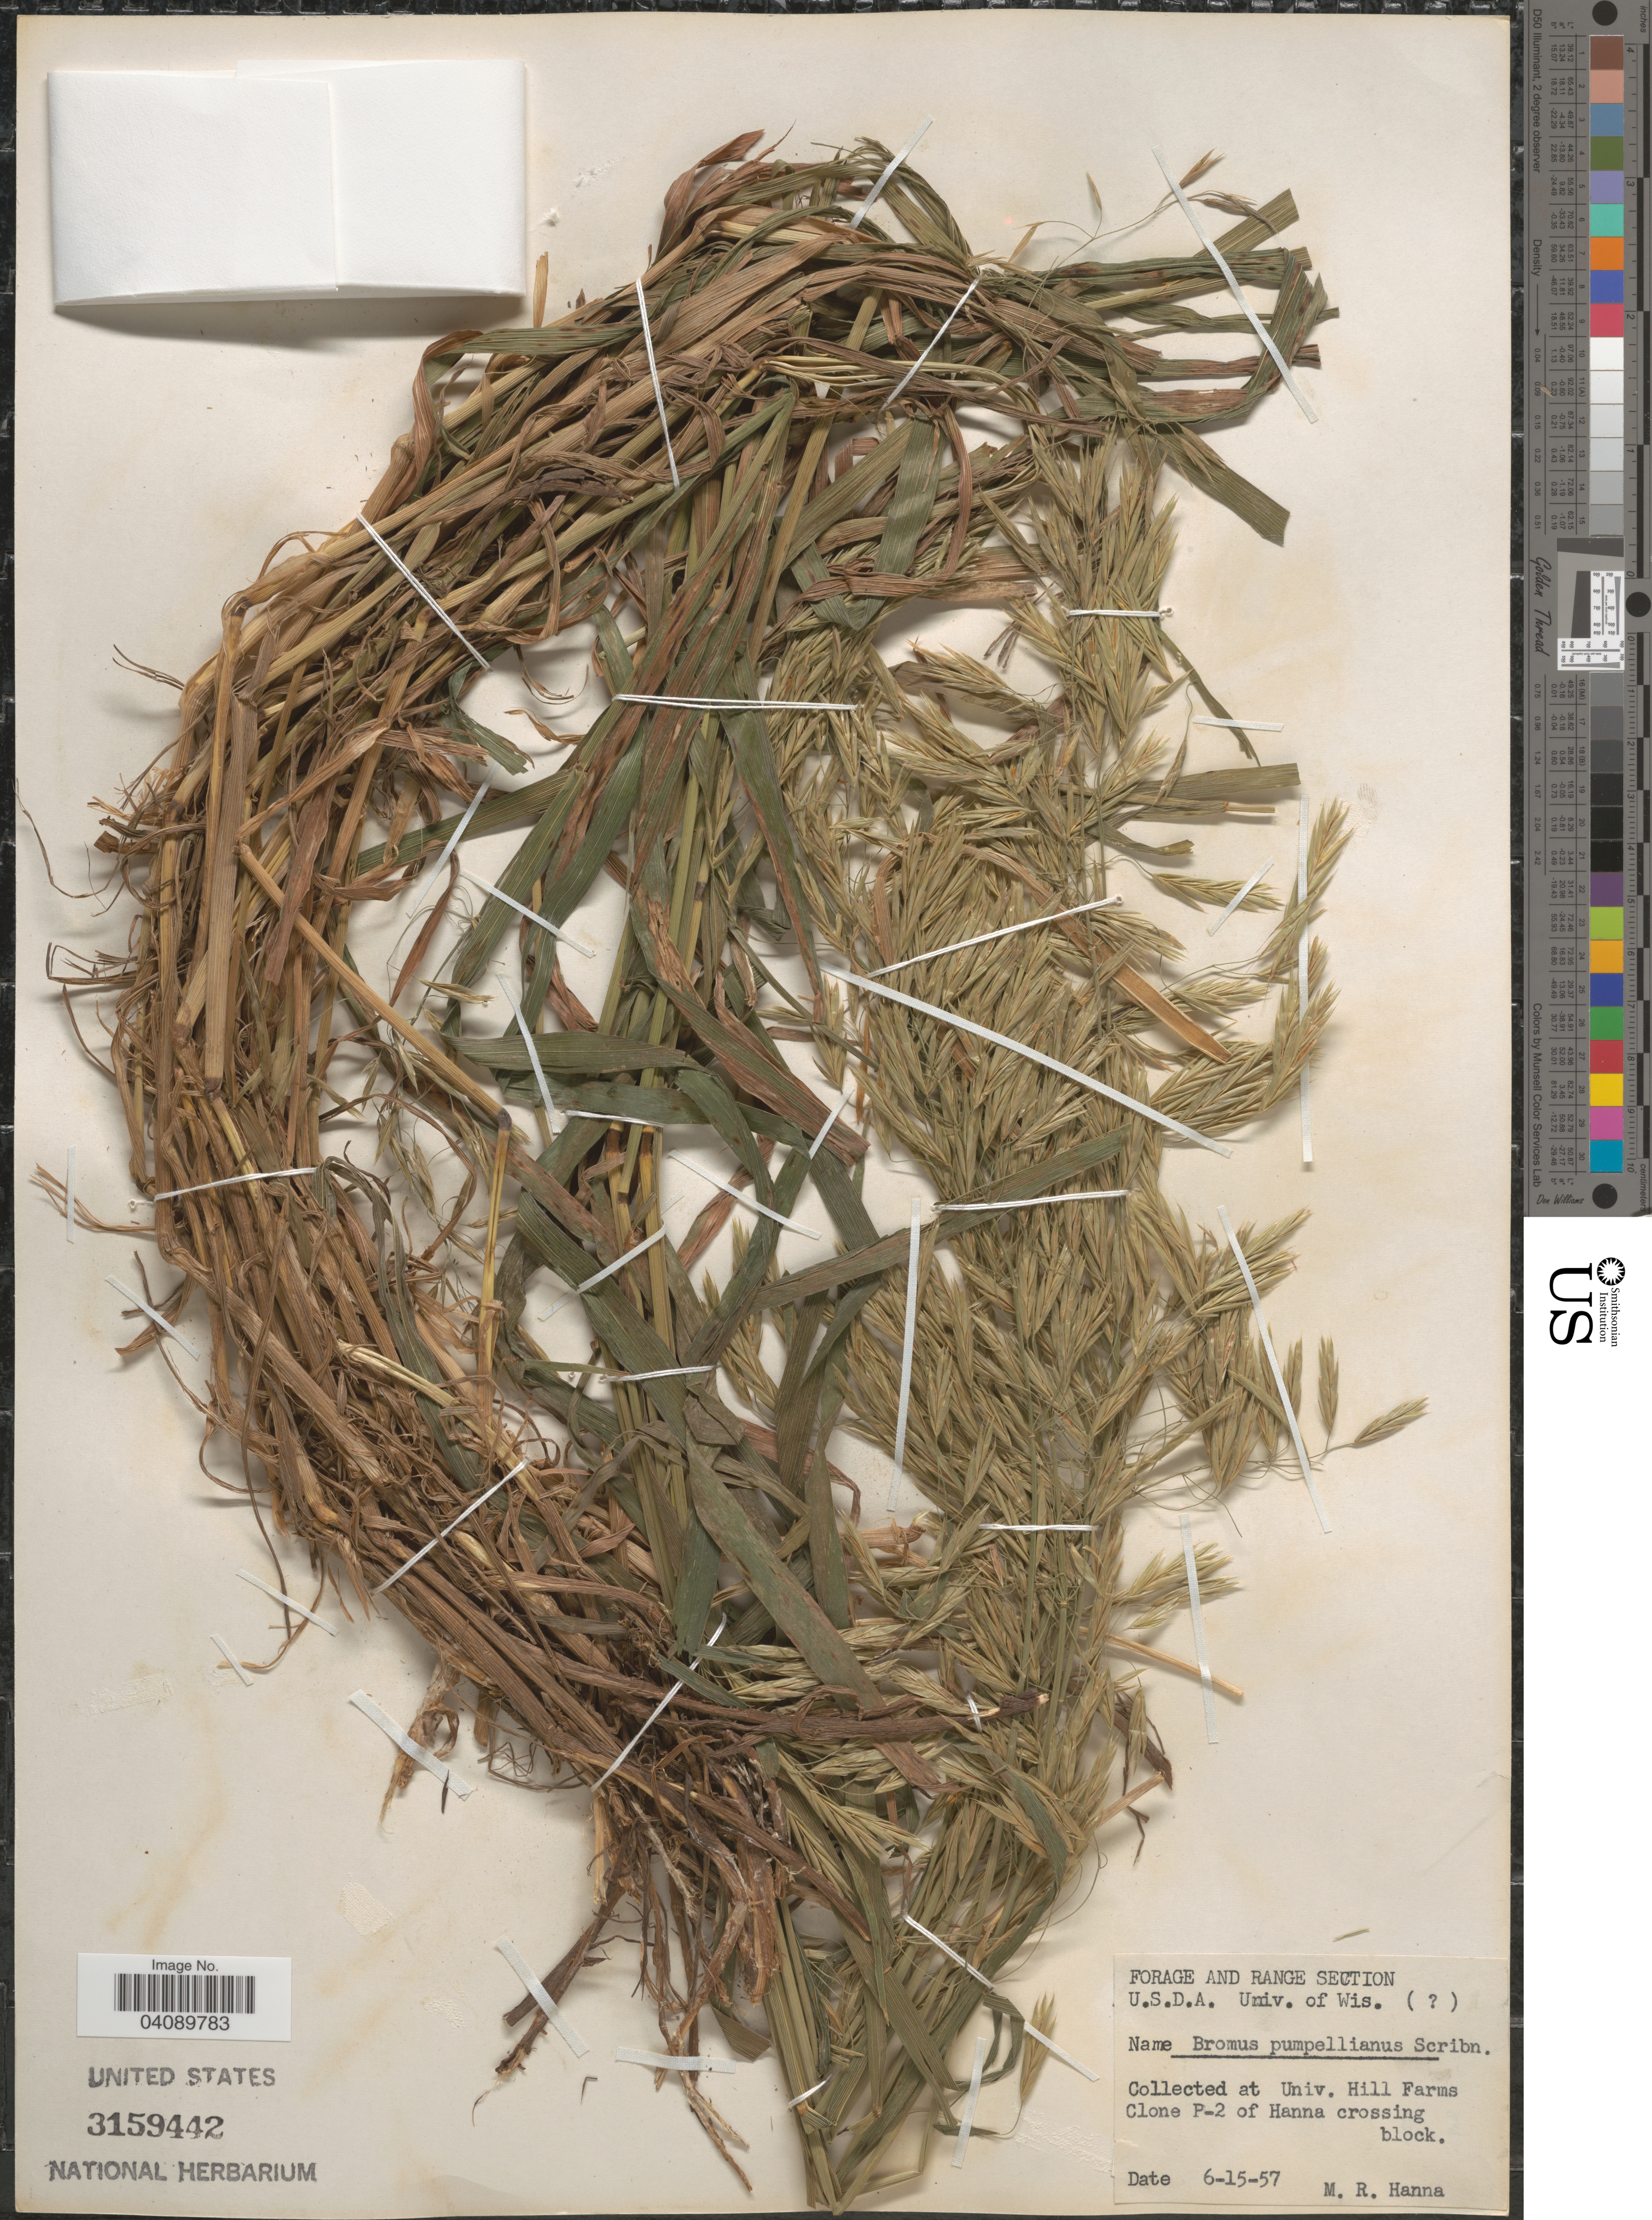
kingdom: Plantae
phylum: Tracheophyta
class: Liliopsida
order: Poales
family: Poaceae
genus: Bromus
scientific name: Bromus inermis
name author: Leyss.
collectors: M. Hanna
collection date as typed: Transcribed d/m/y: 15/6/57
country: United States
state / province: Wisconsin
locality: Univ. Hill Farms. Clone P-2 of Hanna crossing block.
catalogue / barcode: US 3159442